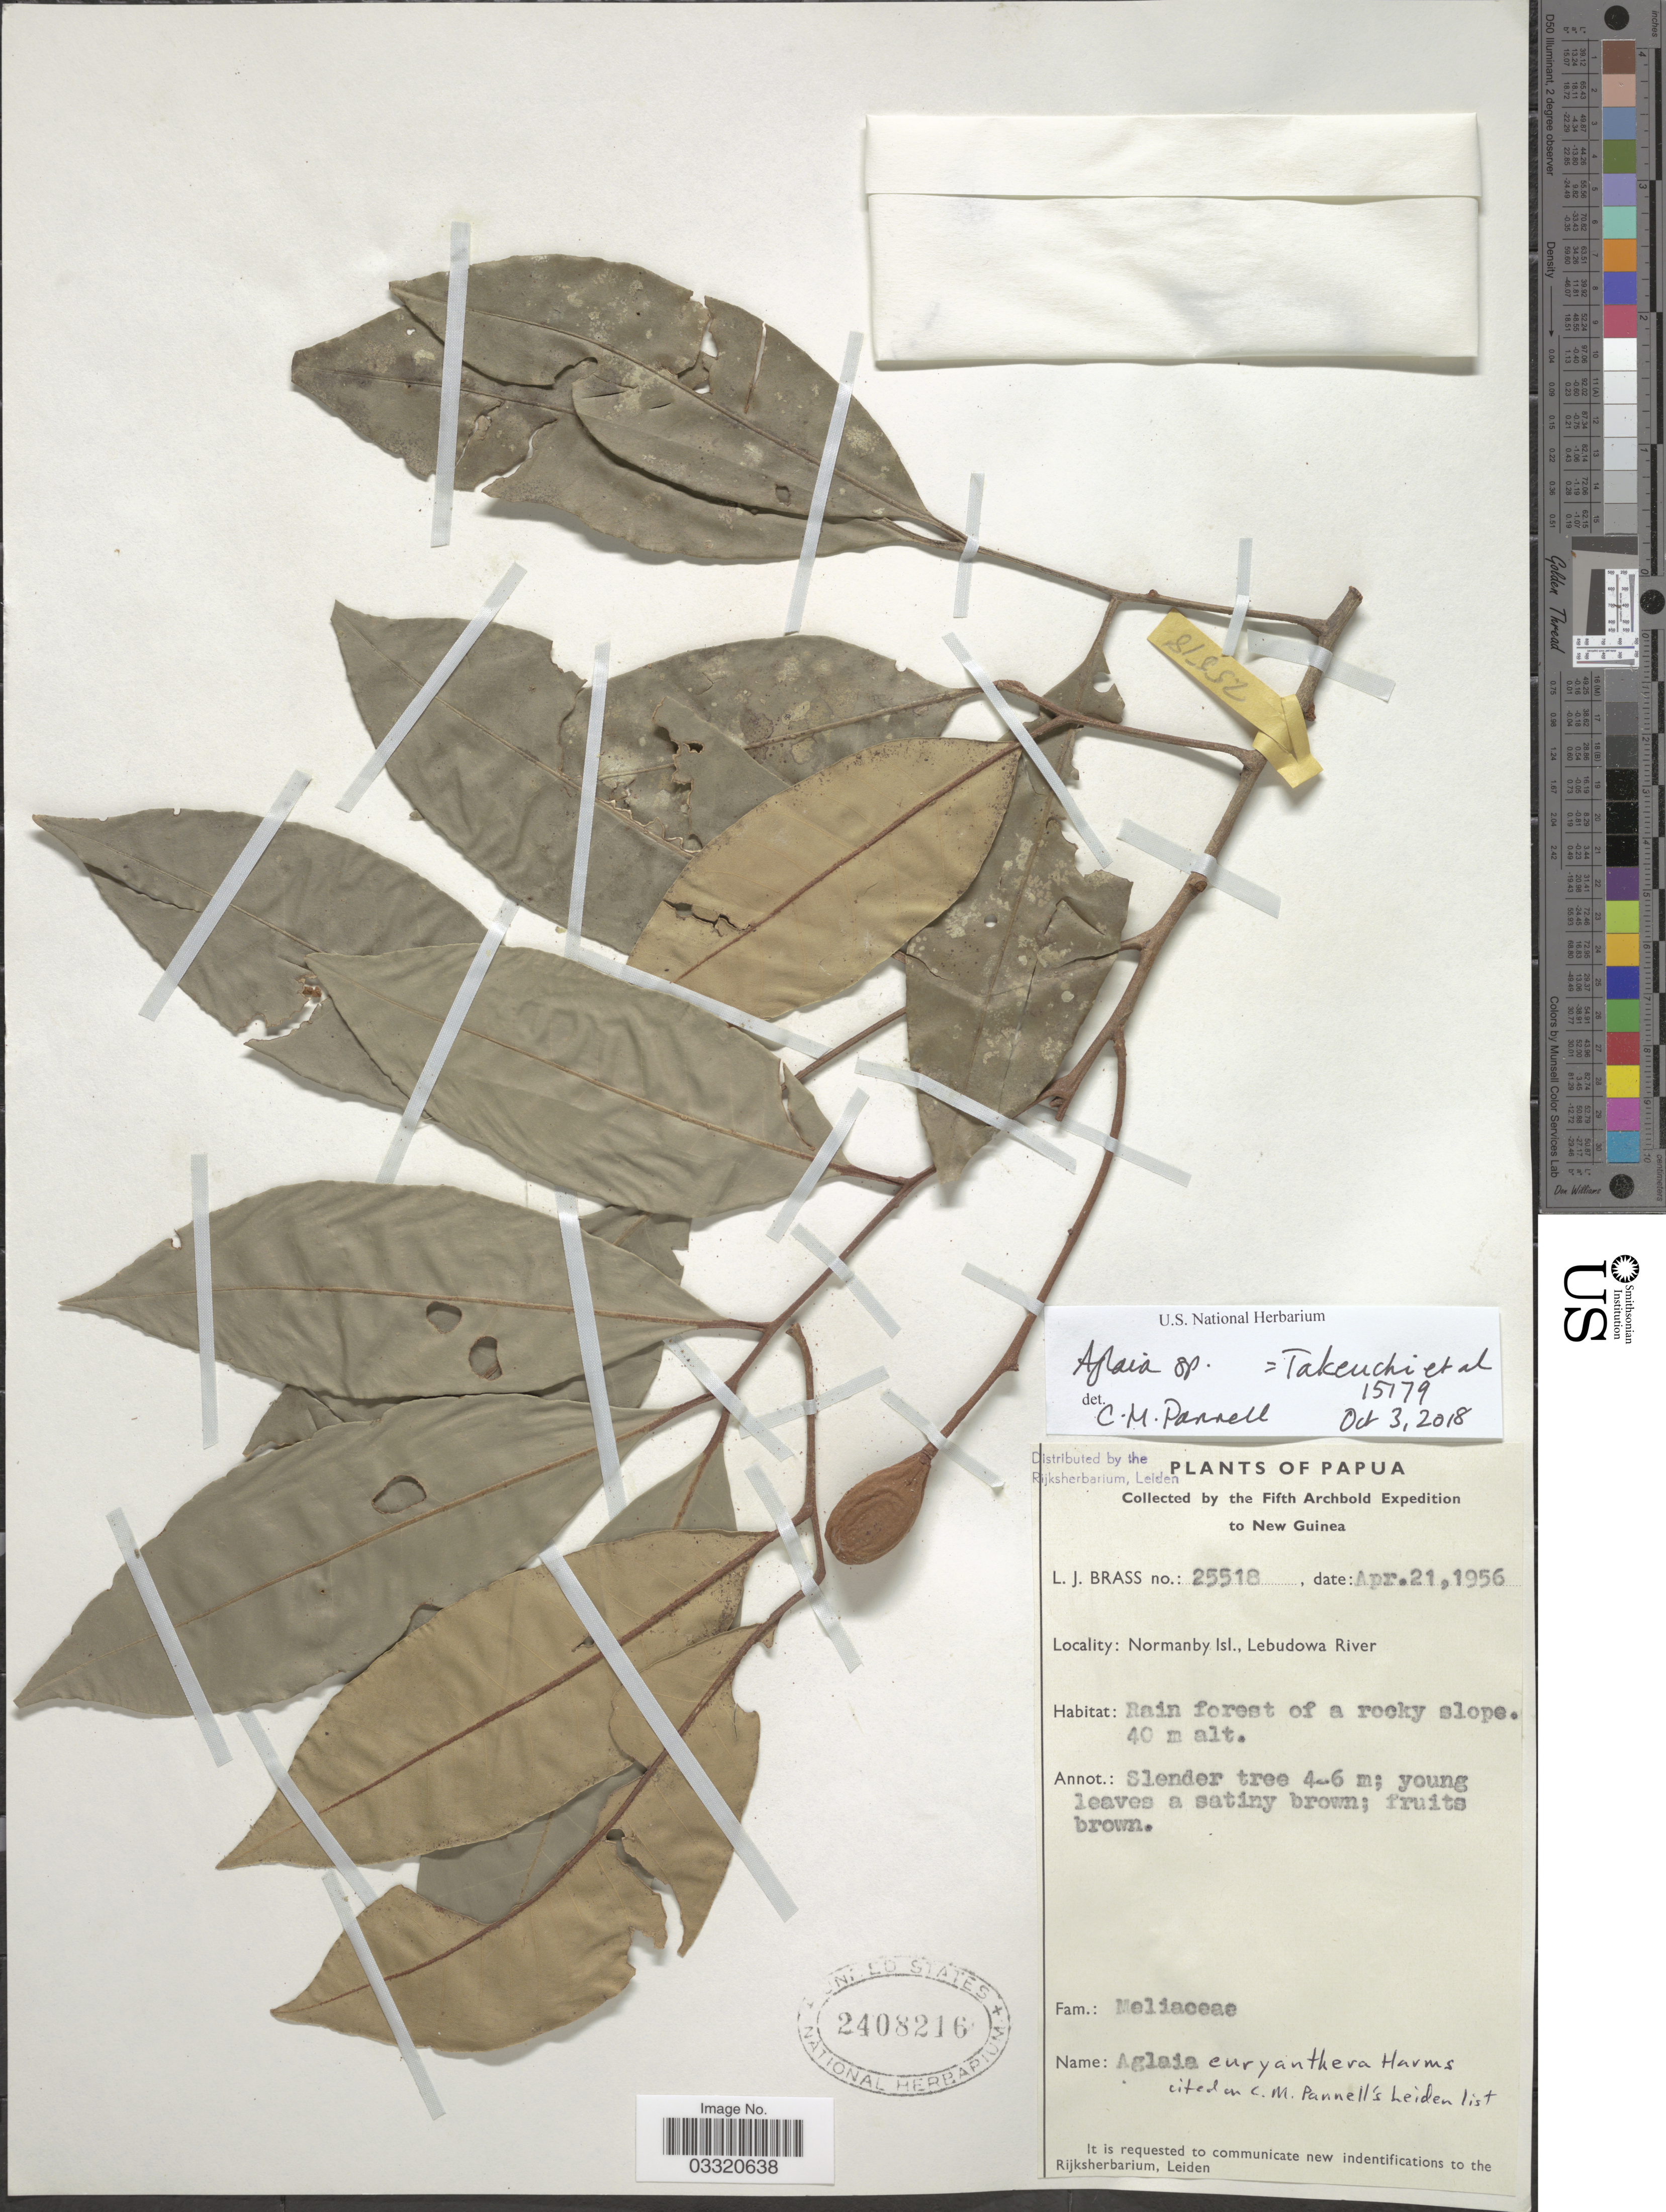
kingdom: Plantae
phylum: Tracheophyta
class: Magnoliopsida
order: Sapindales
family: Meliaceae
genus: Aglaia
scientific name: Aglaia sp.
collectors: L. J. Brass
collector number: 25518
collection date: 1956-04-21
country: Papua New Guinea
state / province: Milne Bay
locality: Papua. New Guinea. Normanbly Isl., Lebudowa River.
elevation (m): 40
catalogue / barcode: US 2408216